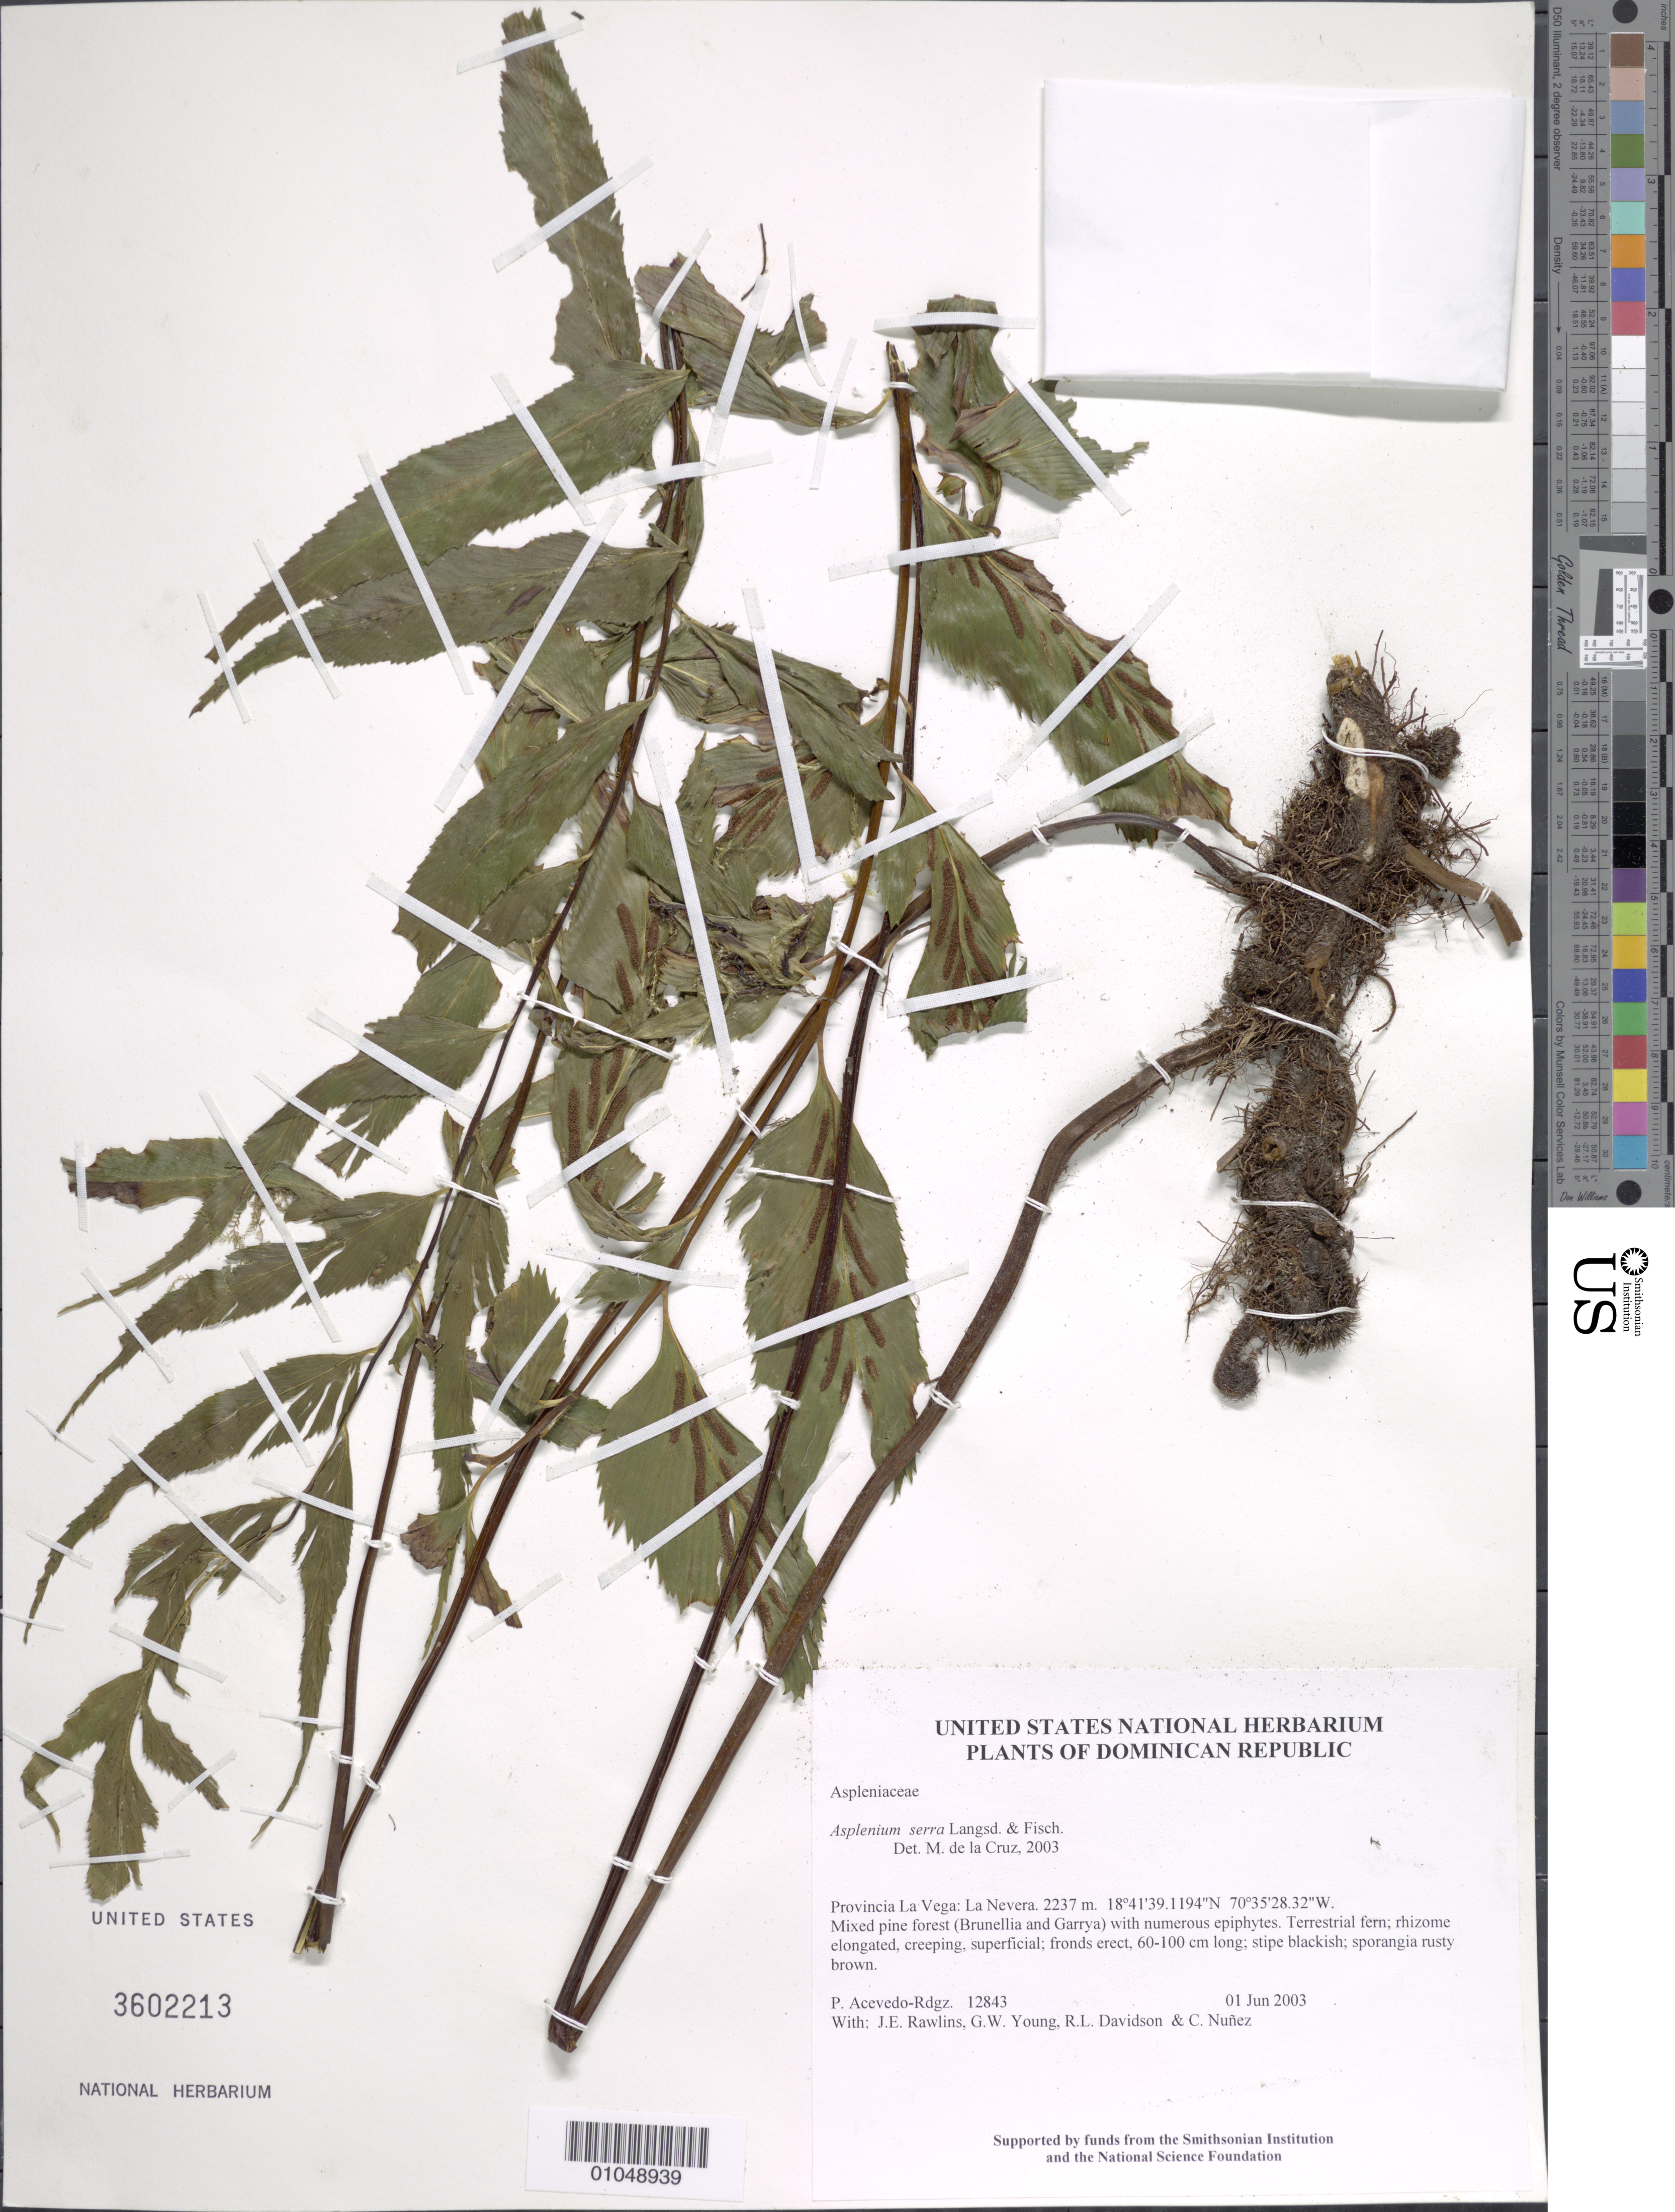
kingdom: Plantae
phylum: Tracheophyta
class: Polypodiopsida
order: Polypodiales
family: Aspleniaceae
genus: Asplenium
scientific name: Asplenium serra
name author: Langsd. & Fisch.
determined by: de la Cruz, M.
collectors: P. Acevedo-Rodr., J. Rawlins, G. Young, R. Davidson & C. Nunez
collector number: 12843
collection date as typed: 01 Jun 2003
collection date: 2003-06-01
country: Dominican Republic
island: Hispaniola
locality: Provincia La Vega: La Nevera.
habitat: Mixed pine forest (Brunellia and Garrya) with numerous epiphytes.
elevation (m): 2237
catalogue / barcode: US 3602213